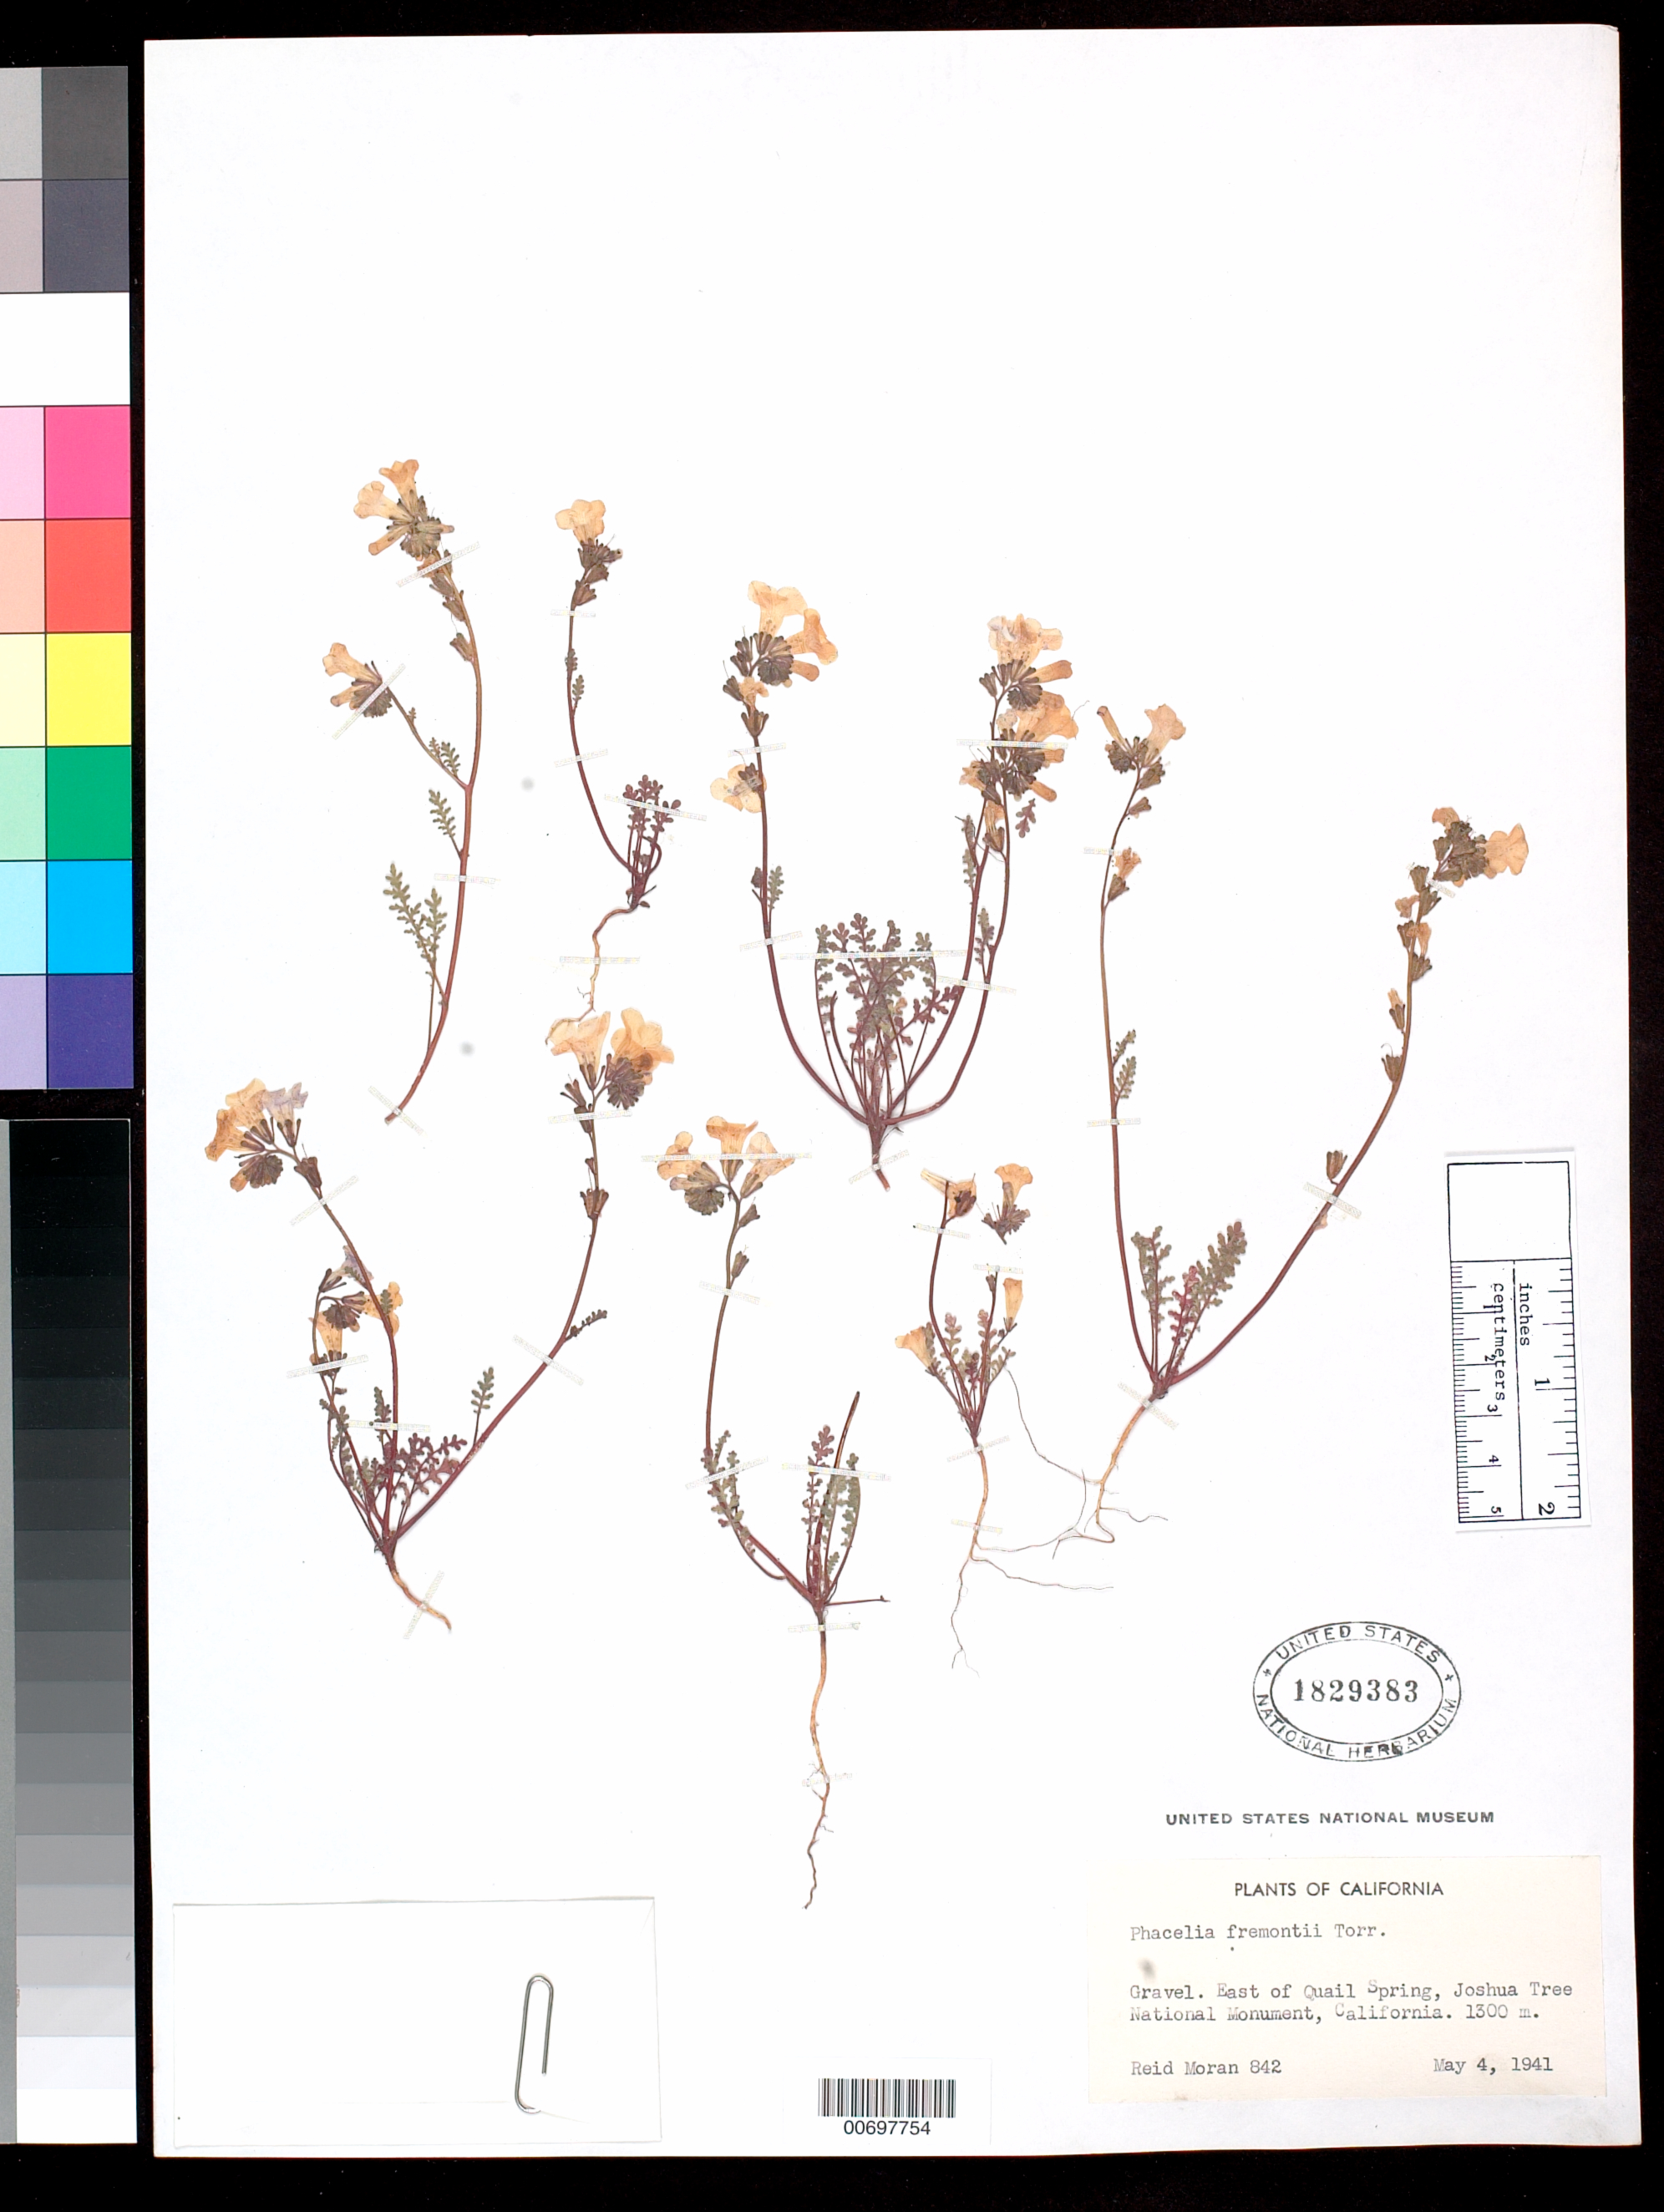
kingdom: Plantae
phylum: Tracheophyta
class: Magnoliopsida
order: Boraginales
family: Hydrophyllaceae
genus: Phacelia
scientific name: Phacelia fremontii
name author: Torr. in Ives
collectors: R. V. Moran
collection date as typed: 04 May 1941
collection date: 1941-05-04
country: United States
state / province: California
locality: East of Quail Spring, Joshua Tree National Monument.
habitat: Gravel.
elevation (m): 1300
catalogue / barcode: US 1829383